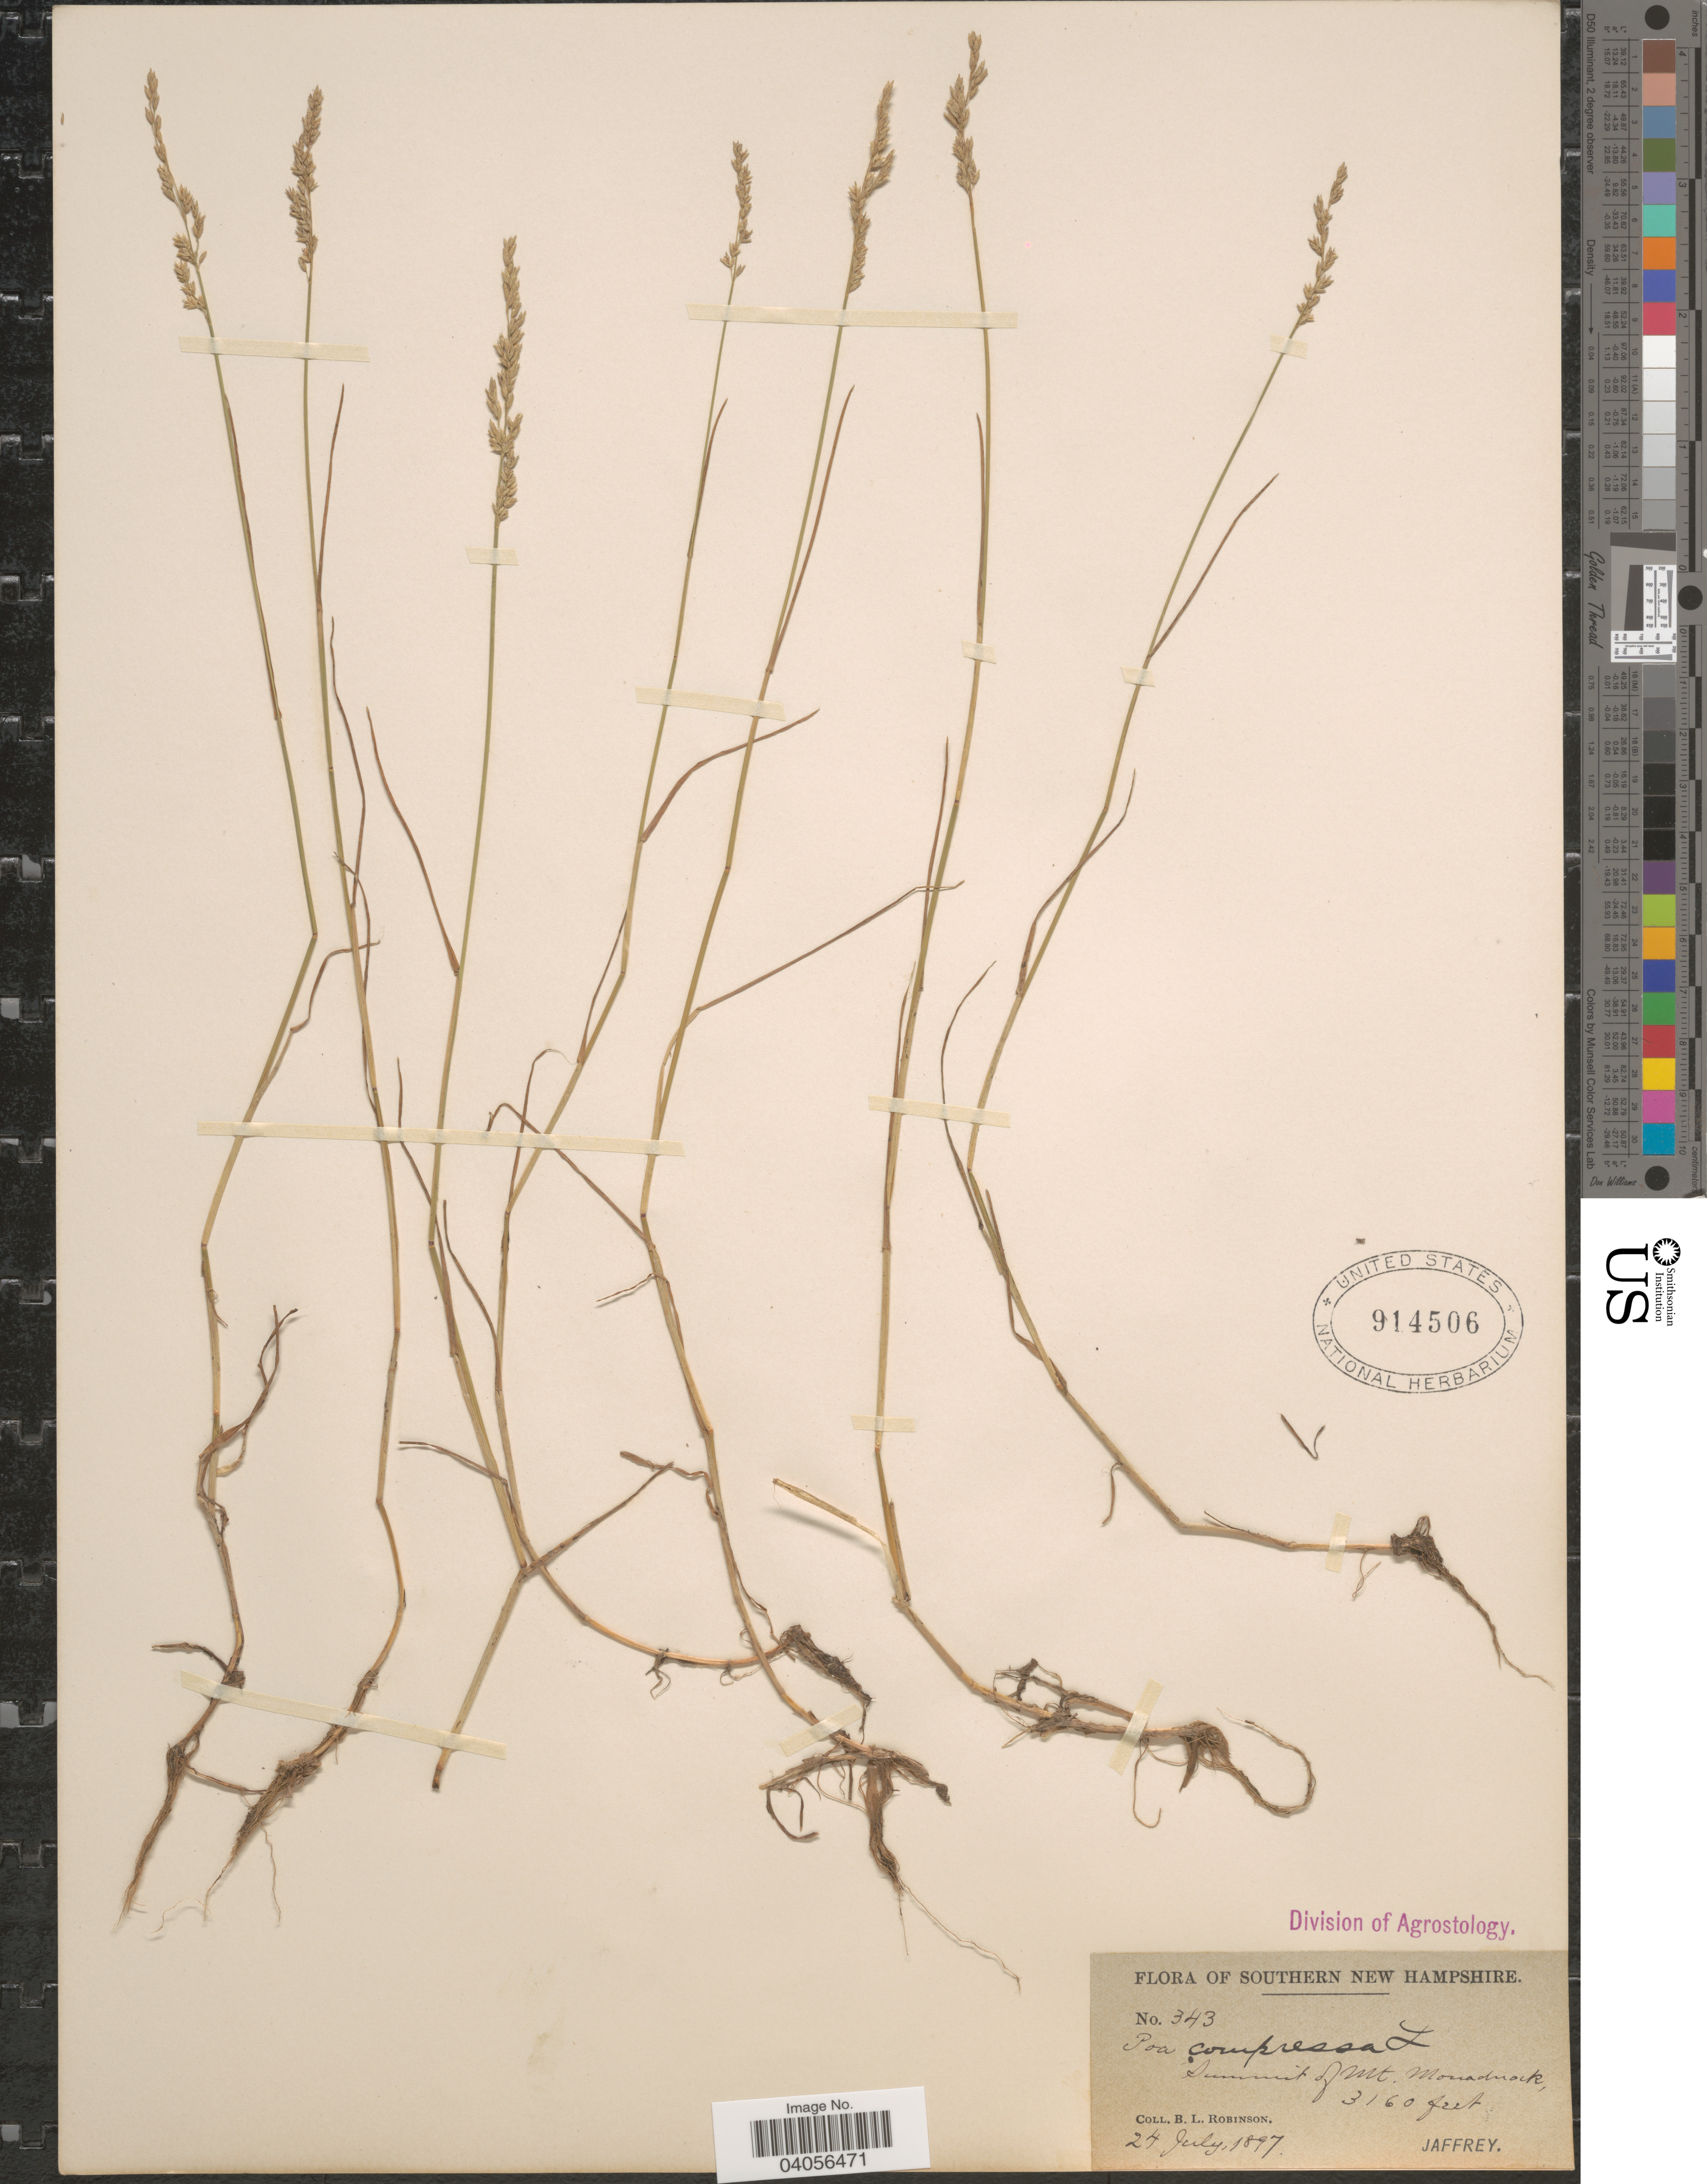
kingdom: Plantae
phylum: Tracheophyta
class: Liliopsida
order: Poales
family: Poaceae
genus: Poa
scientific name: Poa compressa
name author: L.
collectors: B. L. Robinson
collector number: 343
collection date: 1897-07-24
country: United States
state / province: New Hampshire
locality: Southern New Hampshire. Summit of Mt. Monadnock. Jaffrey.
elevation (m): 963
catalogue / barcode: US 914506